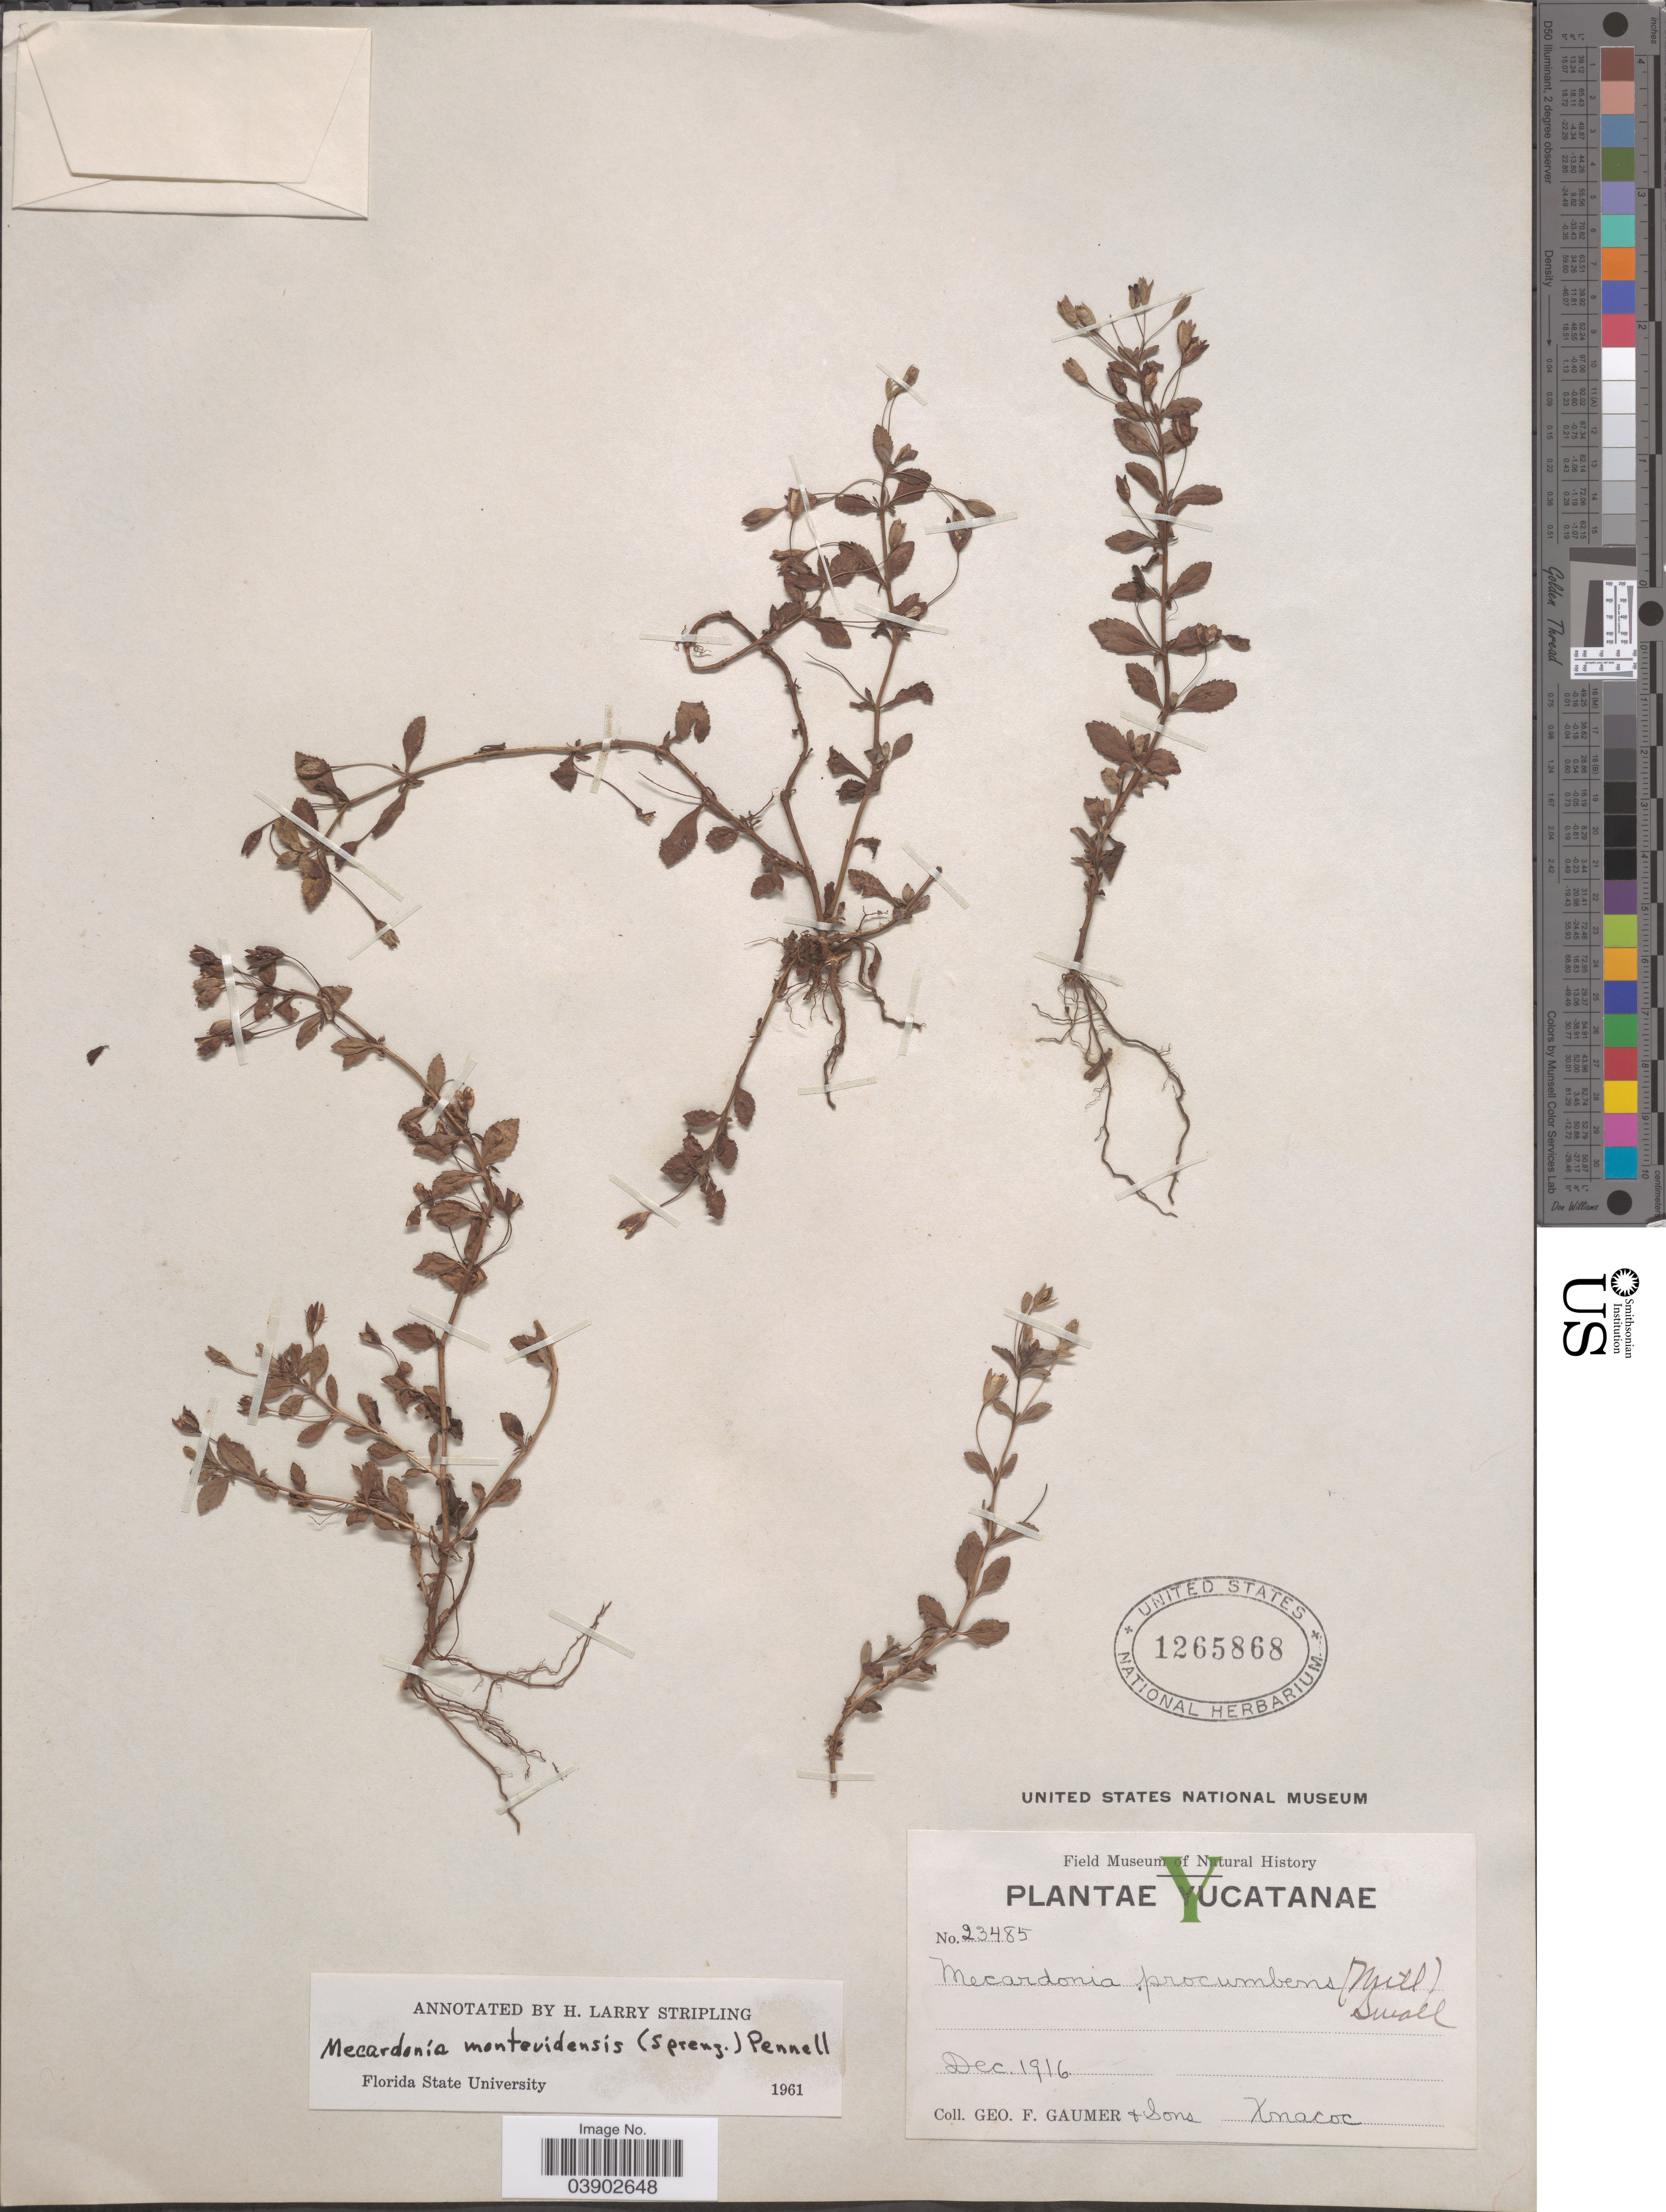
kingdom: Plantae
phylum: Tracheophyta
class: Magnoliopsida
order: Lamiales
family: Plantaginaceae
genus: Mecardonia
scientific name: Mecardonia procumbens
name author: (Mill.) Small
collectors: G. F. Gaumer & Sons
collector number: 23485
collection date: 1916-12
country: Mexico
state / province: Yucatán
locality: Yucatanae. Xnacoco.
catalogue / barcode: US 1265868